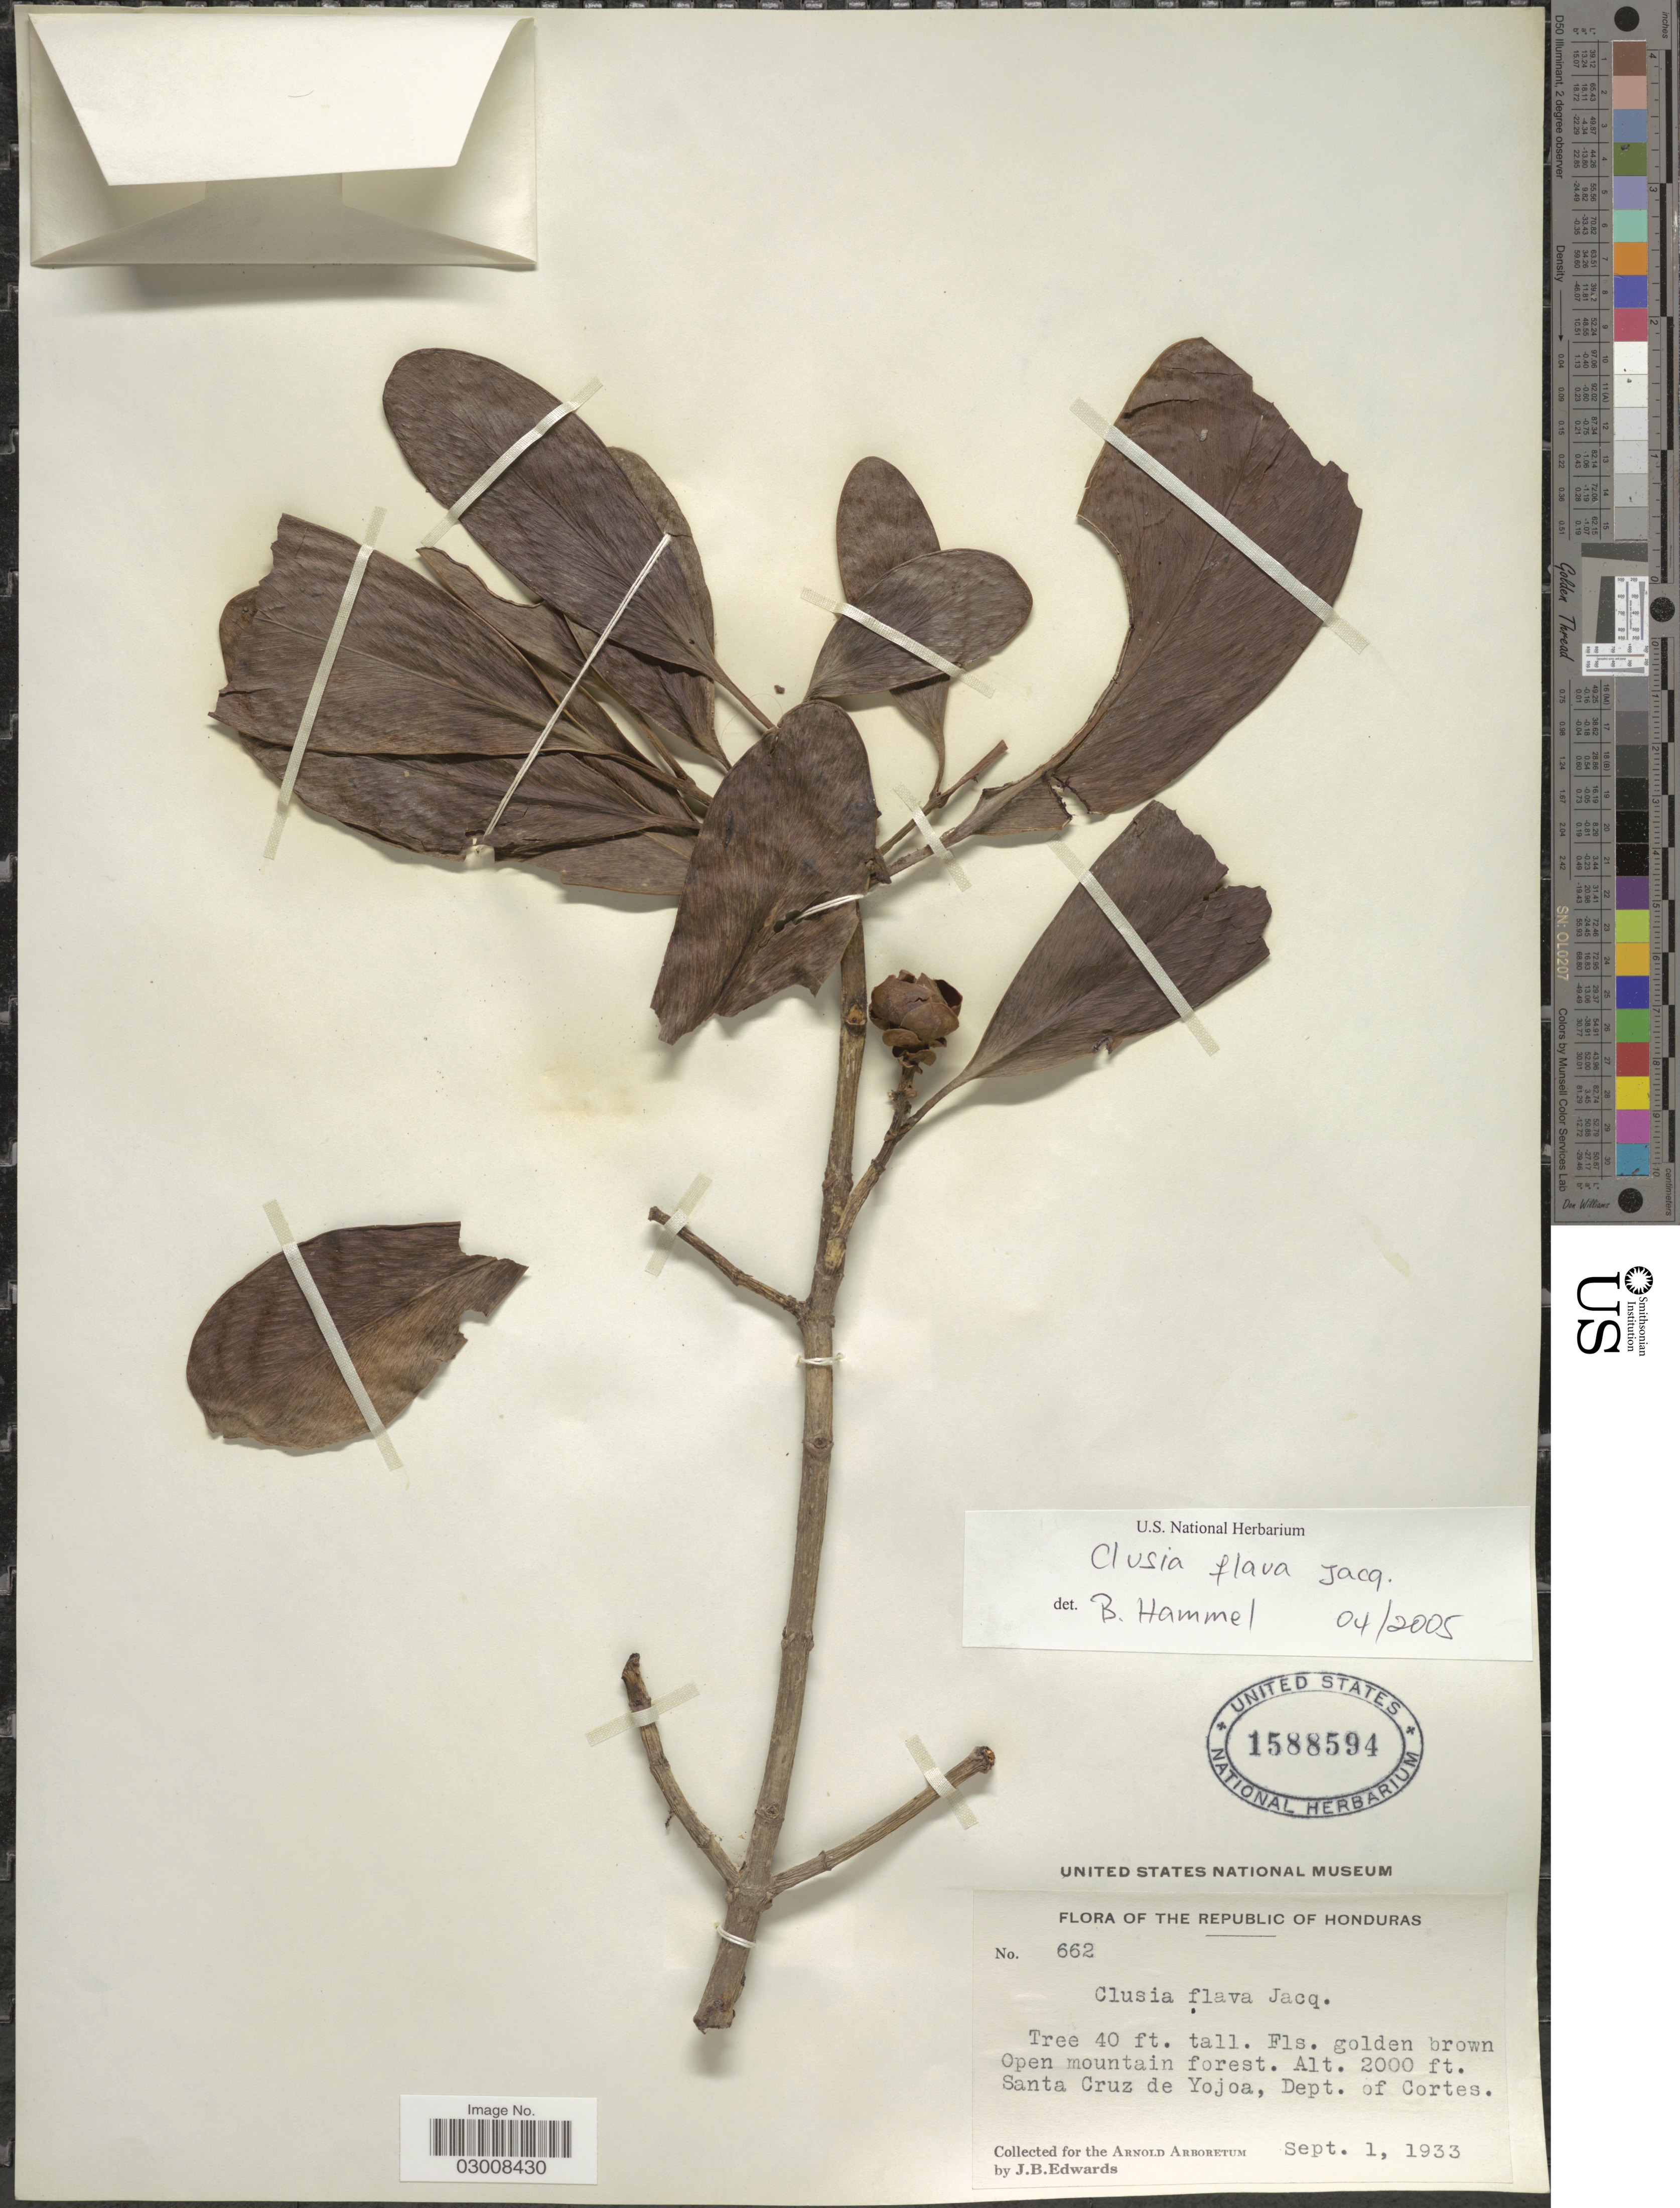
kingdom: Plantae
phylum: Tracheophyta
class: Magnoliopsida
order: Malpighiales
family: Clusiaceae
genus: Clusia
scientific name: Clusia flava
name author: Jacq.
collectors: J. B. Edwards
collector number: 662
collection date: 1933-09-01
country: Honduras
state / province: Cortés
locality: Open mountain forest, Santa Cruz de Yojoa, Dept. of Cortes.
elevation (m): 610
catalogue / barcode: US 1588594